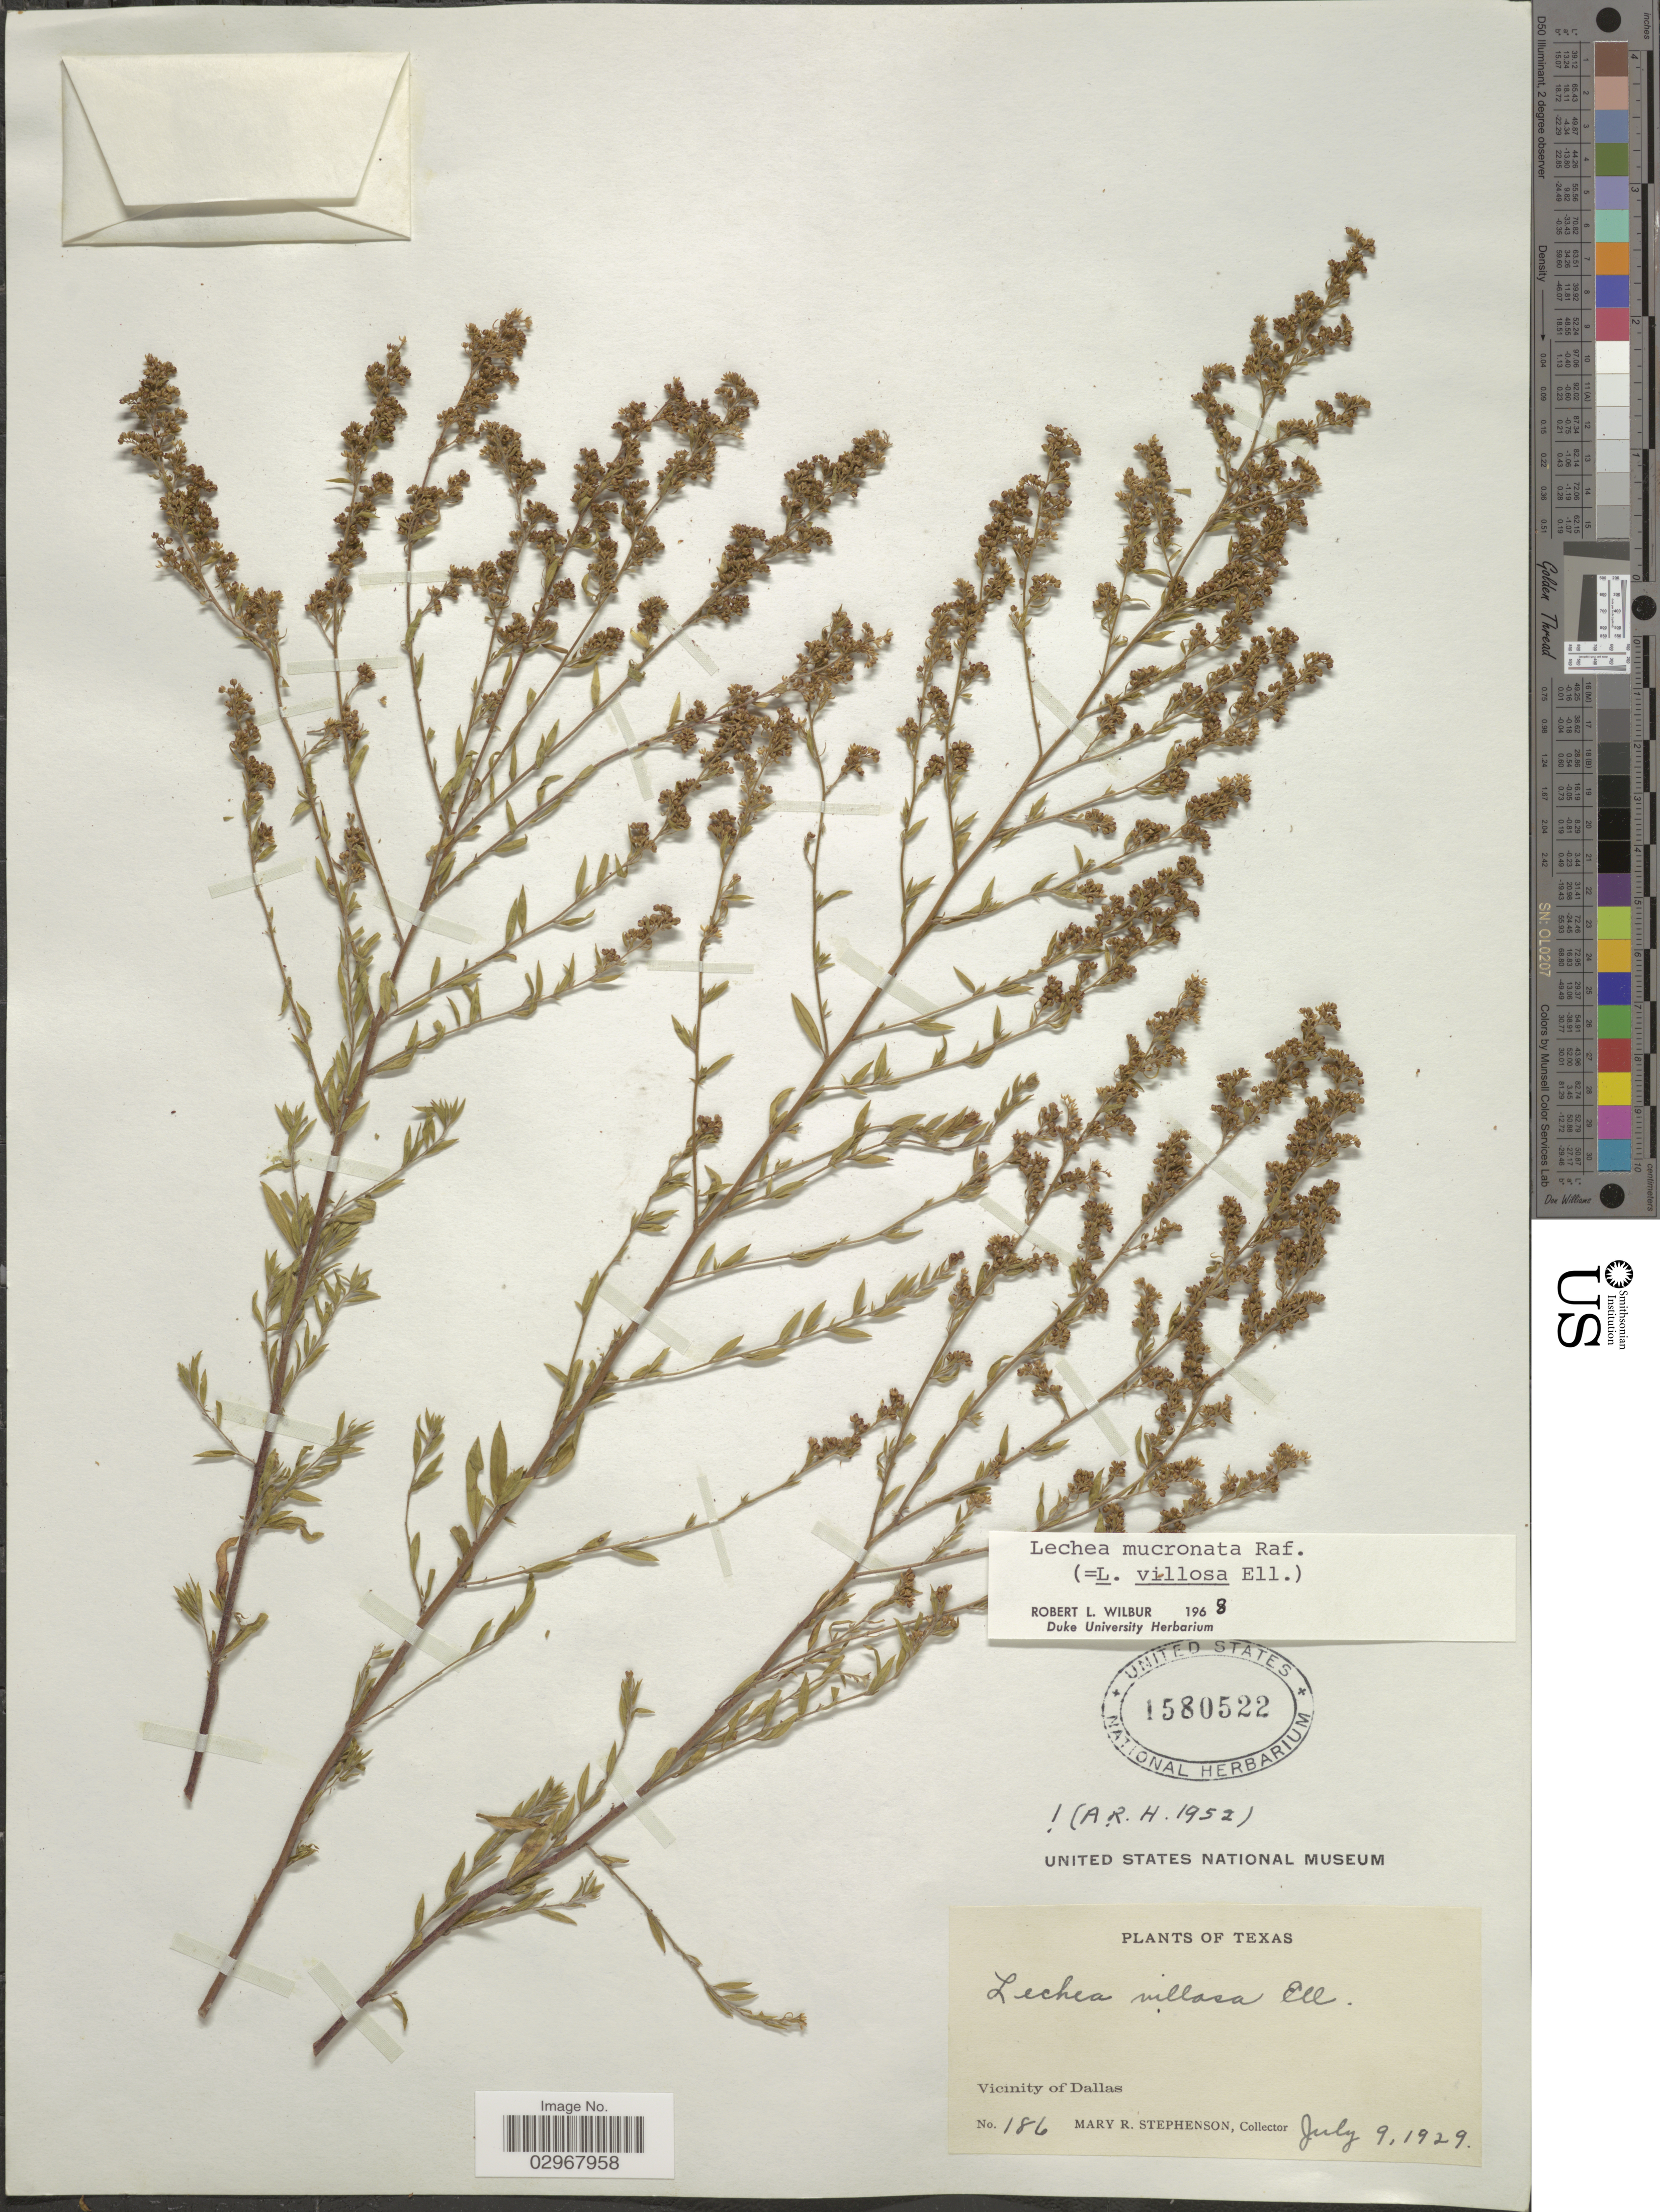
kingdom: Plantae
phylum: Tracheophyta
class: Magnoliopsida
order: Malvales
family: Cistaceae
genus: Lechea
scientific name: Lechea mucronata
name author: Raf.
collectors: M. Stephenson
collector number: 186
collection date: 1929-07-09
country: United States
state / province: Texas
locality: Vicinity of Dallas.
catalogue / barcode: US 1580522